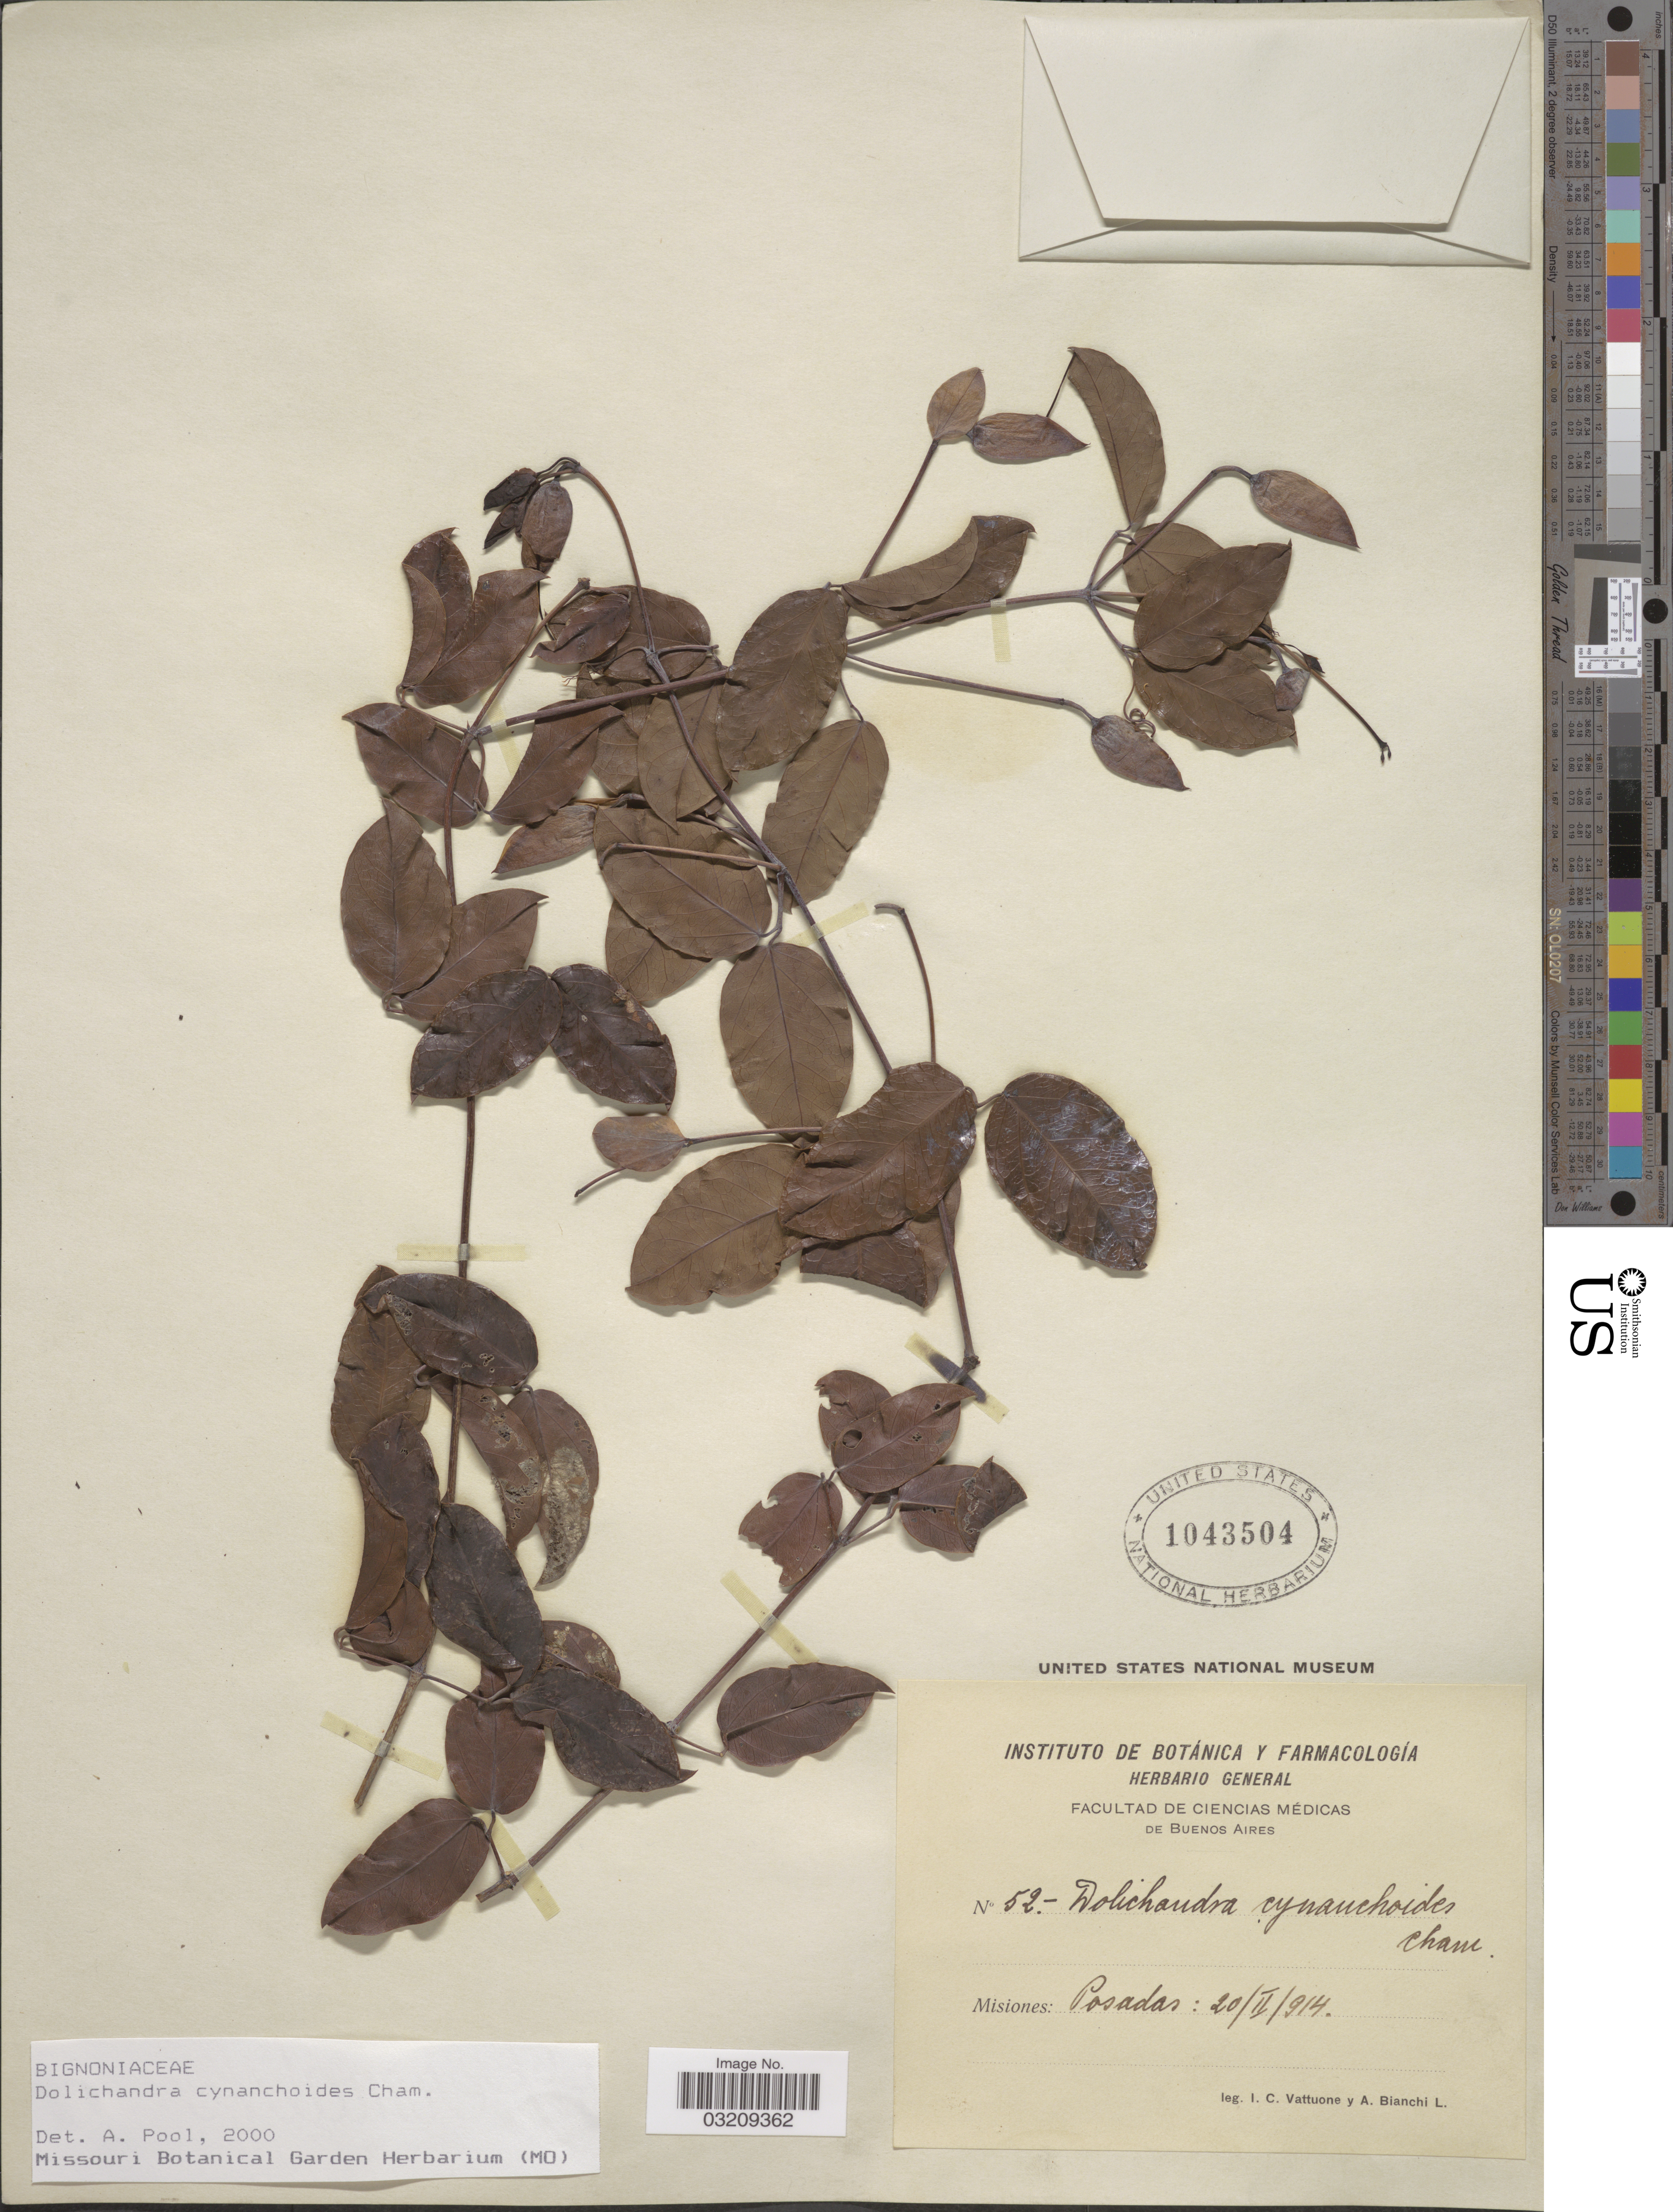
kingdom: Plantae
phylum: Tracheophyta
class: Magnoliopsida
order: Lamiales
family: Bignoniaceae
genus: Dolichandra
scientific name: Dolichandra cynanchoides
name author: Cham.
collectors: I. Vattuone & A. Bianchi L.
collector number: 52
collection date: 1914-02-20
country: Argentina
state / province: Misiones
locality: Posadas.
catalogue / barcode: US 1043504